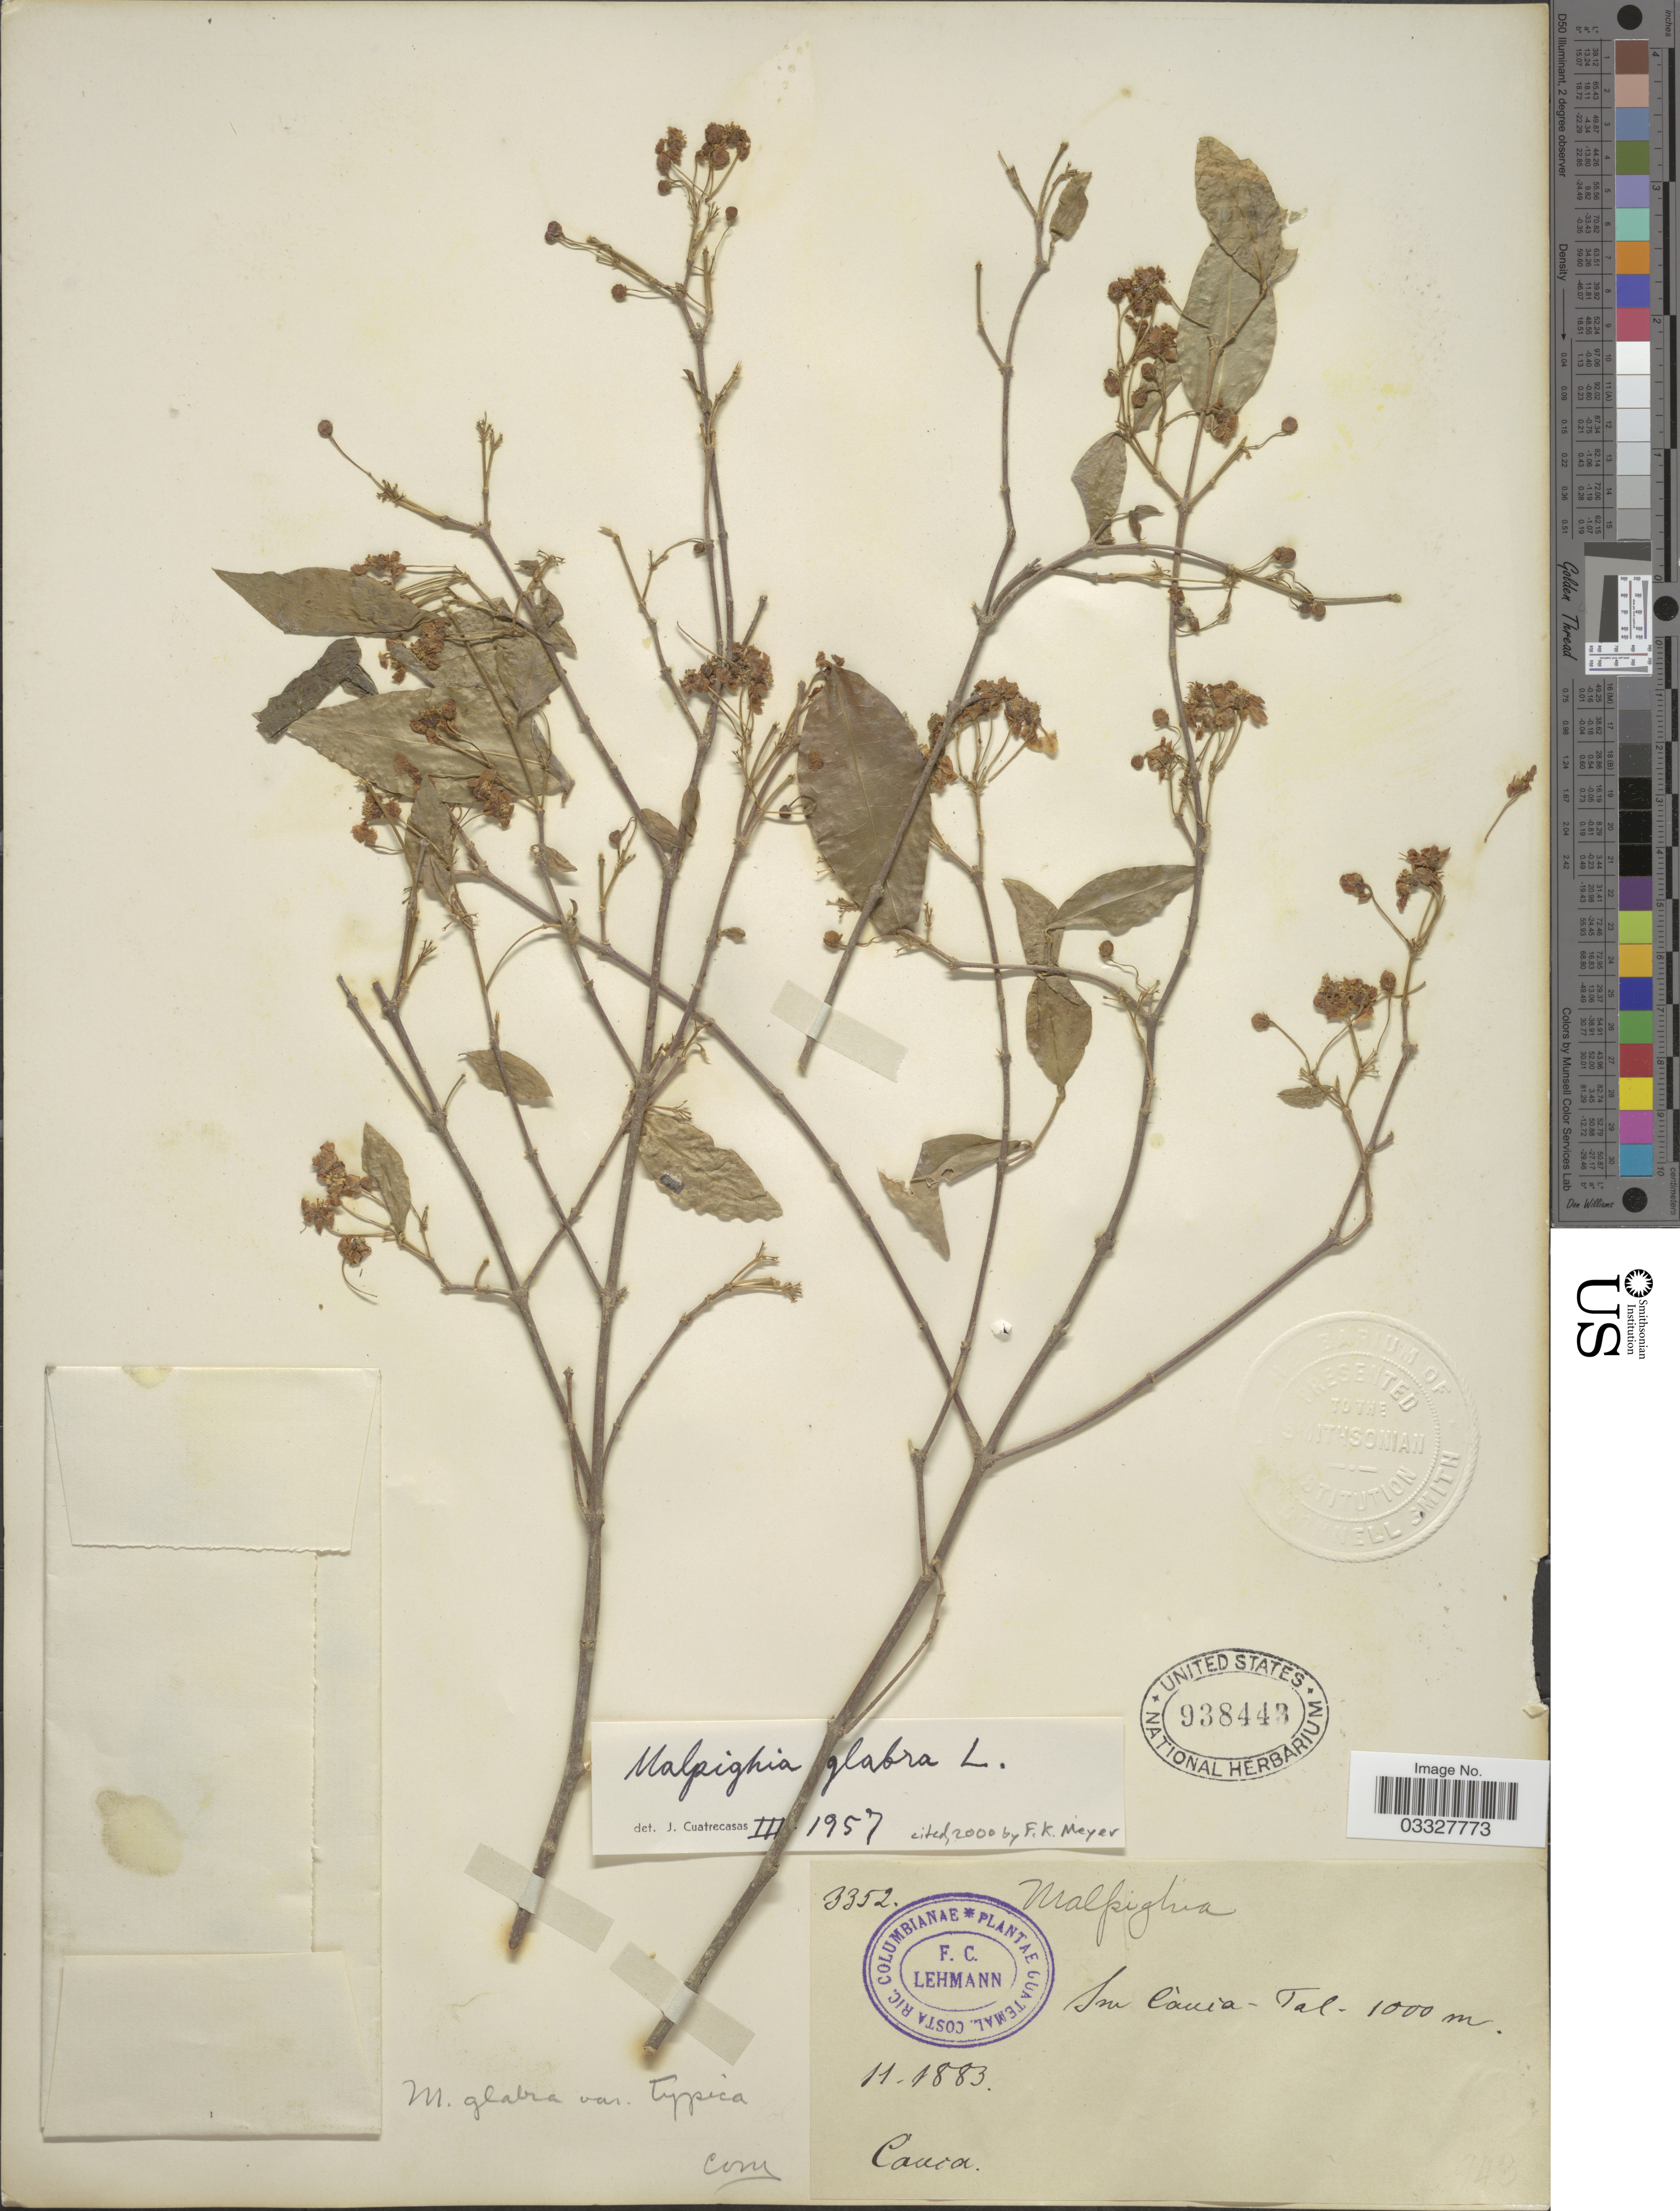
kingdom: Plantae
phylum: Tracheophyta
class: Magnoliopsida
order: Malpighiales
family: Malpighiaceae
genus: Malpighia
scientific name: Malpighia glabra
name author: L.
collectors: F. C. Lehmann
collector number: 3352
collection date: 1883-11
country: Colombia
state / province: Cauca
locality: Im Cauca-Tal.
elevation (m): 1000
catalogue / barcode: US 938443